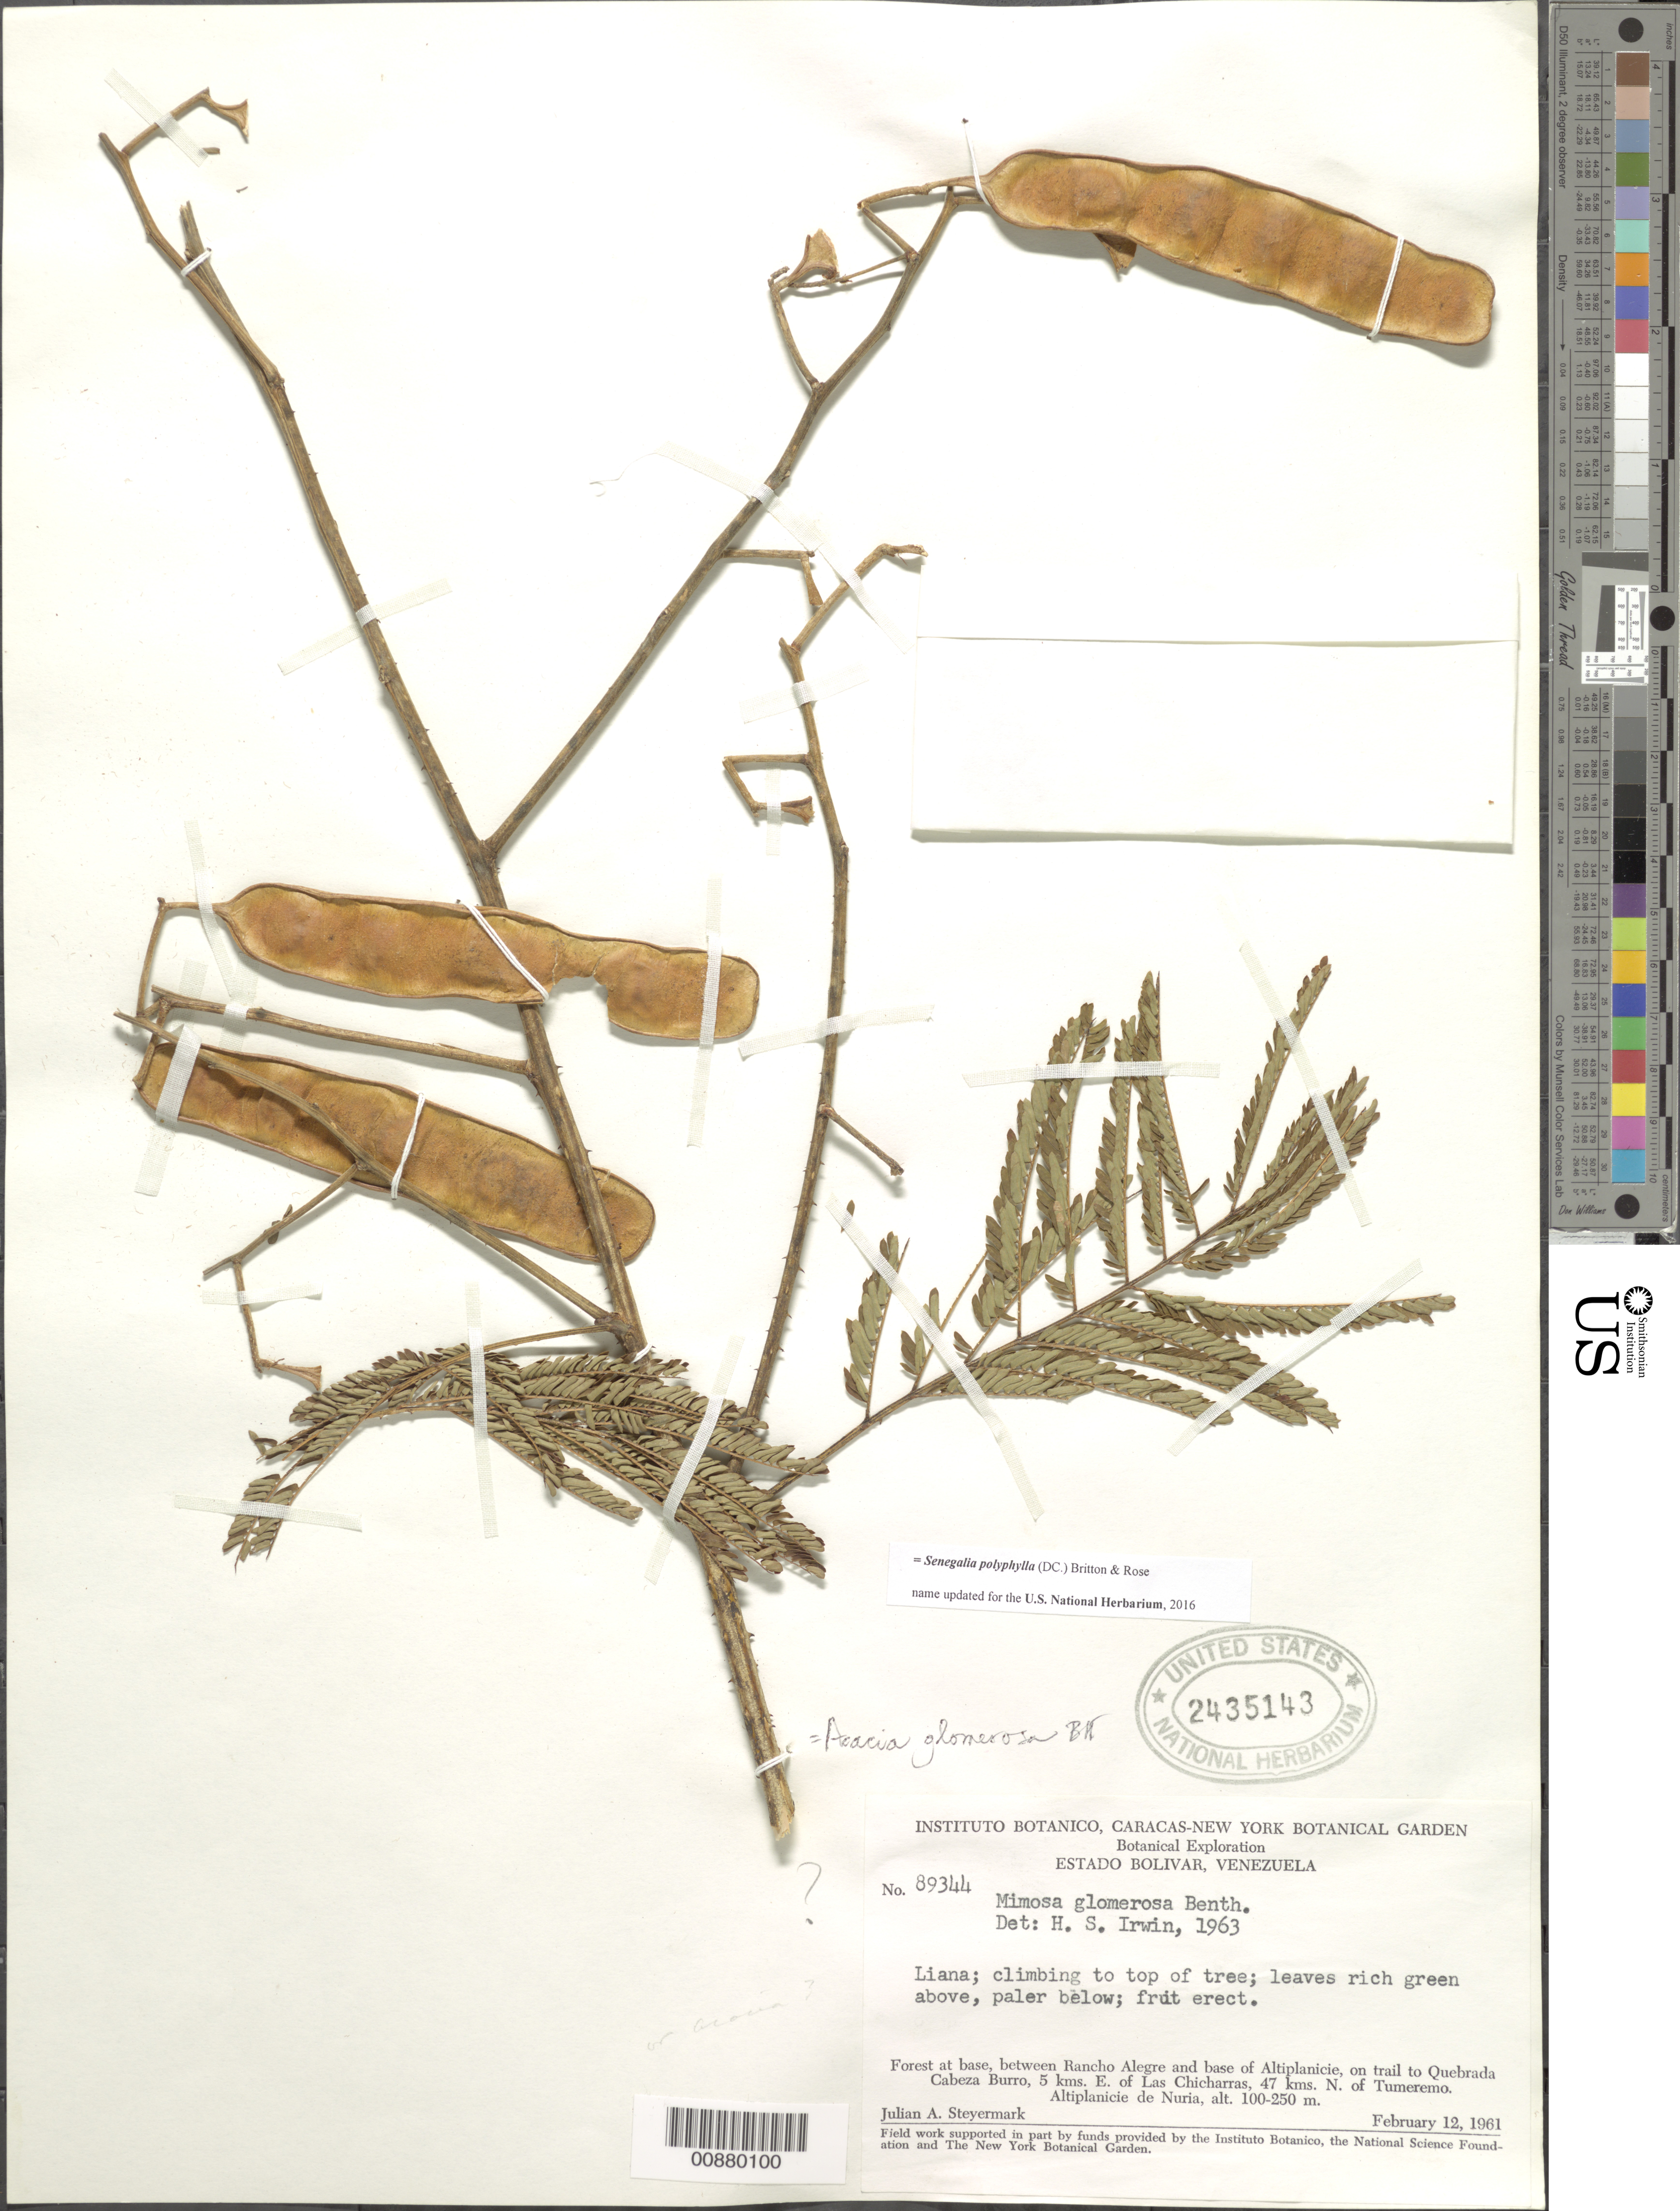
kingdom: Plantae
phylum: Tracheophyta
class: Magnoliopsida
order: Fabales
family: Fabaceae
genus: Senegalia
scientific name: Senegalia loretensis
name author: (J.F. Macbr.) Seigler & Ebinger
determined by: Santos, V. Terra dos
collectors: J. Steyermark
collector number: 89344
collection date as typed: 12-Feb-61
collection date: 1961-02-12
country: Venezuela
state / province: Bolívar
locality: Altiplanicie de Nuria, betw. Rancho Alegre and base of Altiplanicie, on trail to Quebrada Cabeza Burro, 5 km E of Las Chicharras, 47 km N of Tumeremo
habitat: Climbing to top of tree; forest at base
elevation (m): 100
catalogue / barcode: US 2435143